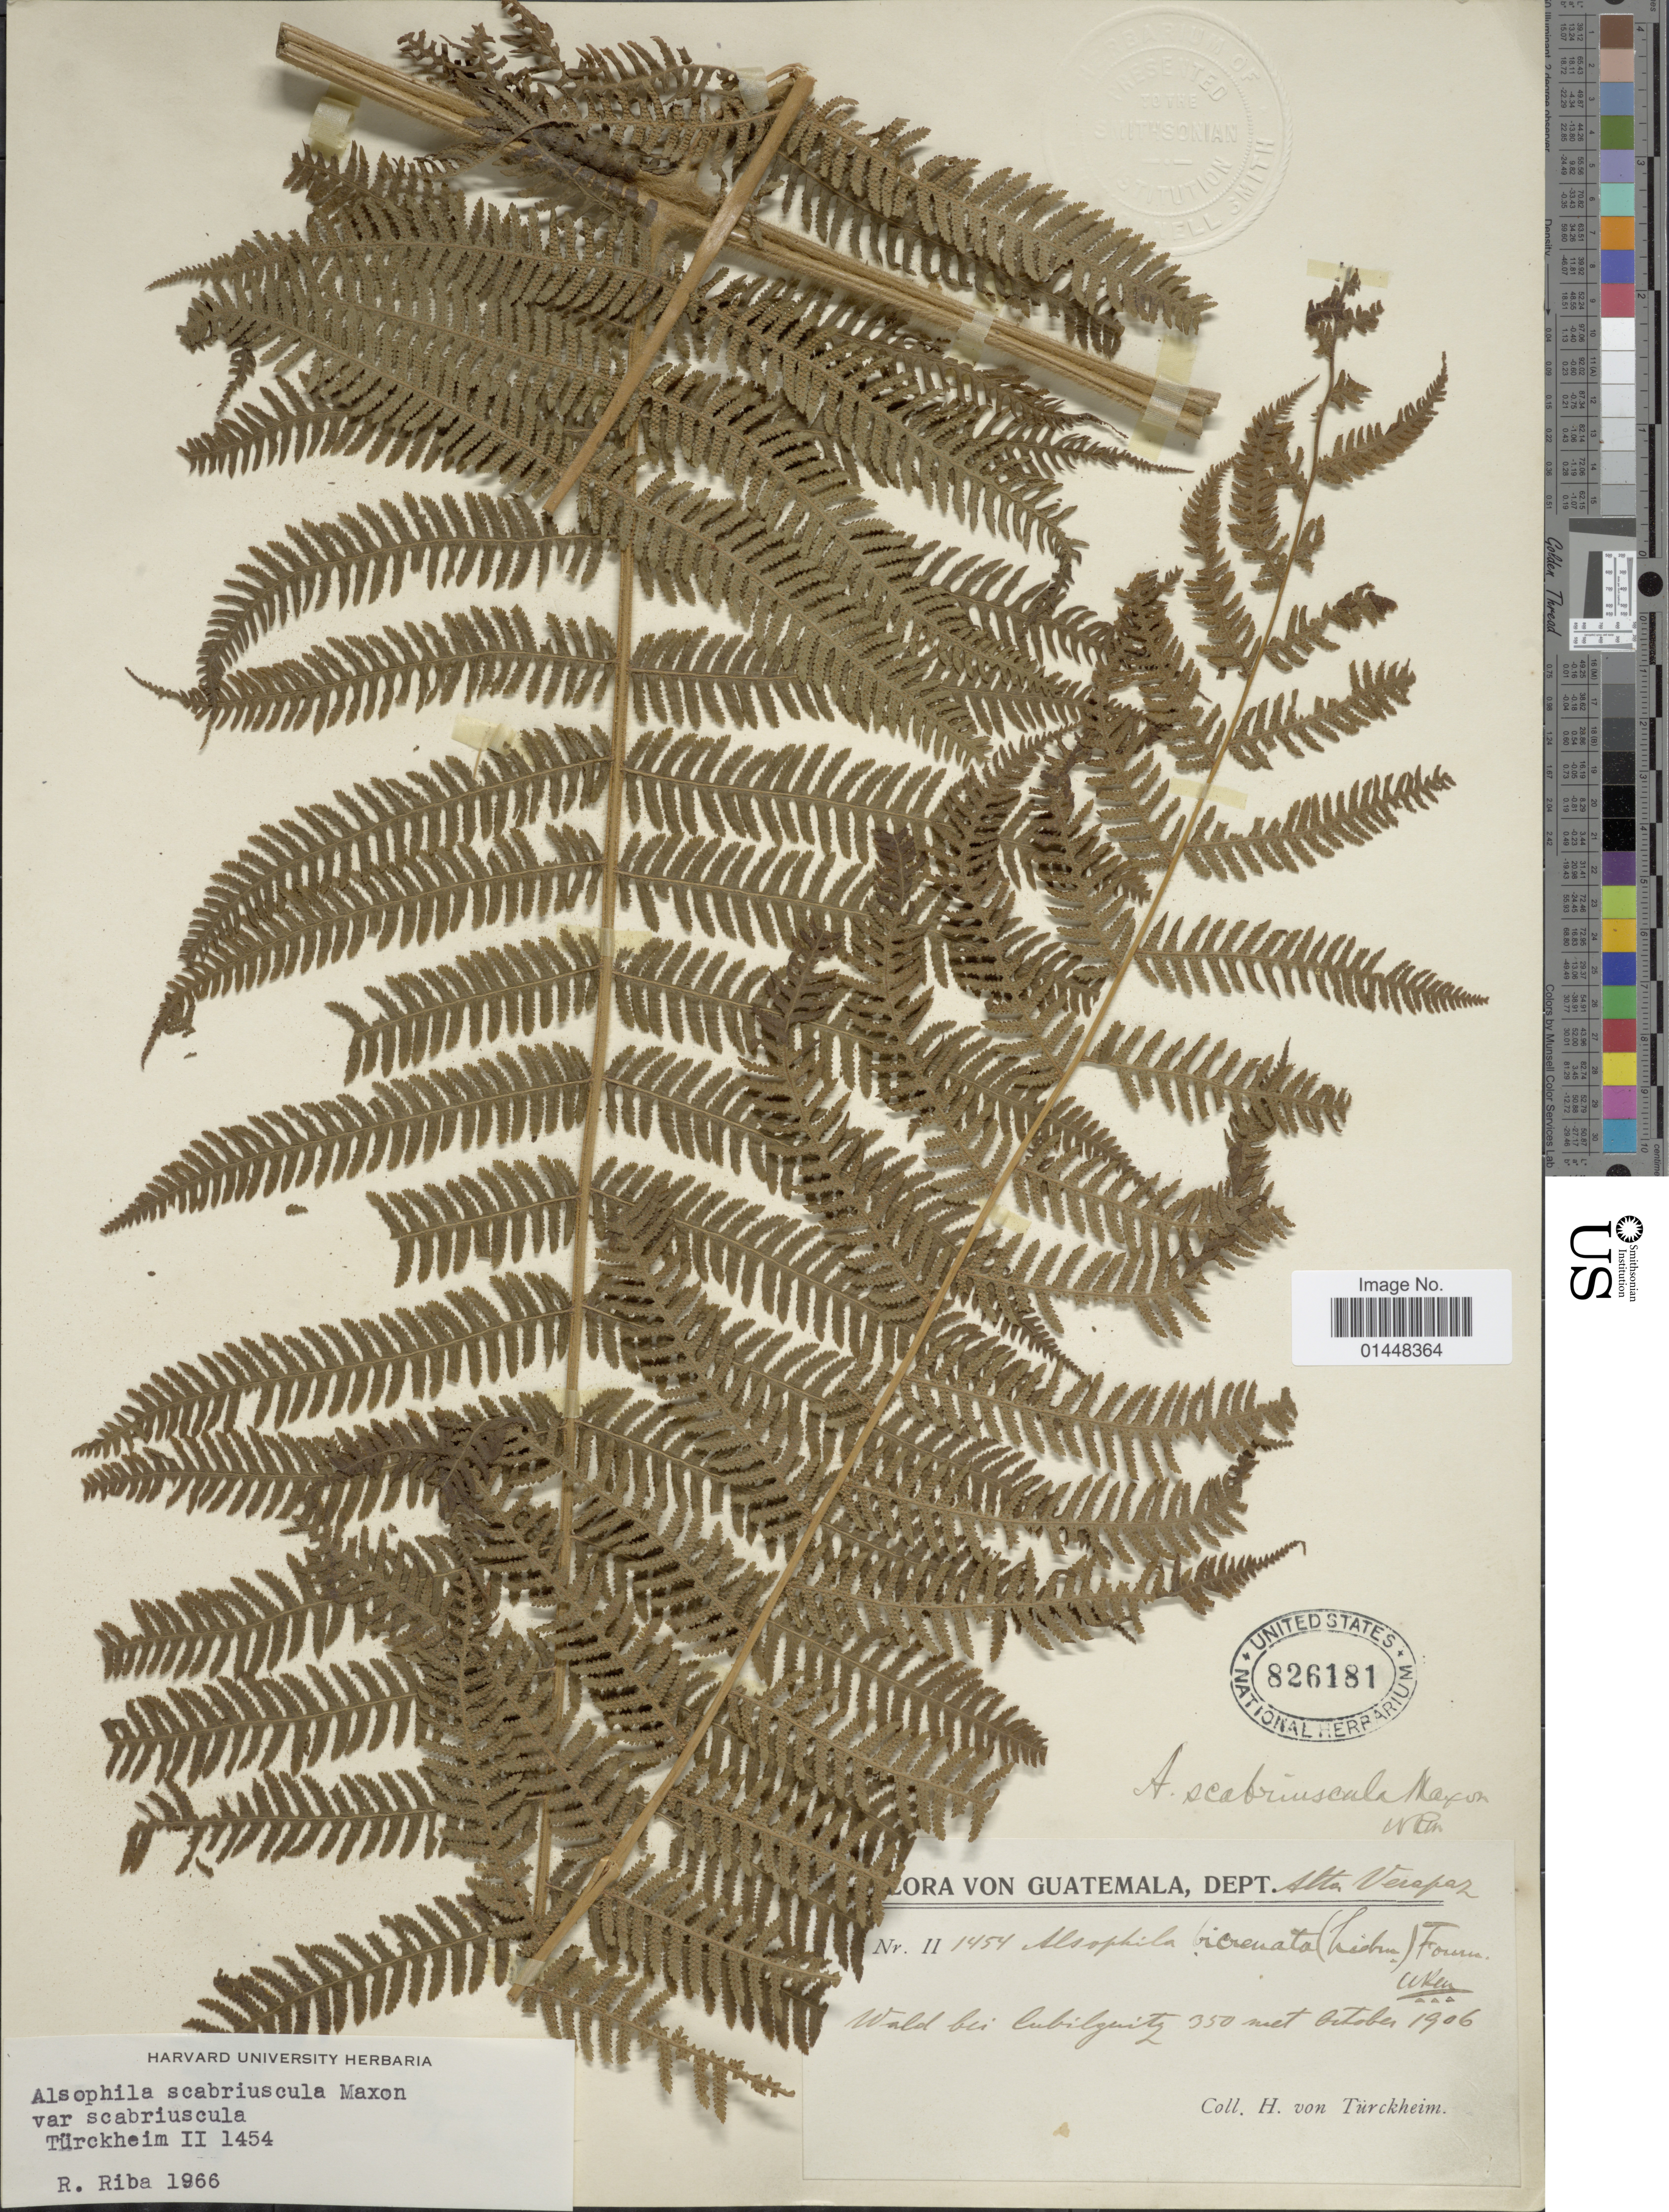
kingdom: Plantae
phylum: Tracheophyta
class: Polypodiopsida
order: Cyatheales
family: Cyatheaceae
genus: Cyathea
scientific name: Cyathea bicrenata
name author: Liebm.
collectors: H. von Türckheim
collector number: II 1454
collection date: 1906-10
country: Guatemala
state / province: Alta Verapaz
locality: Wald bei Cubilgüitz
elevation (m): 350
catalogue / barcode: US 826181